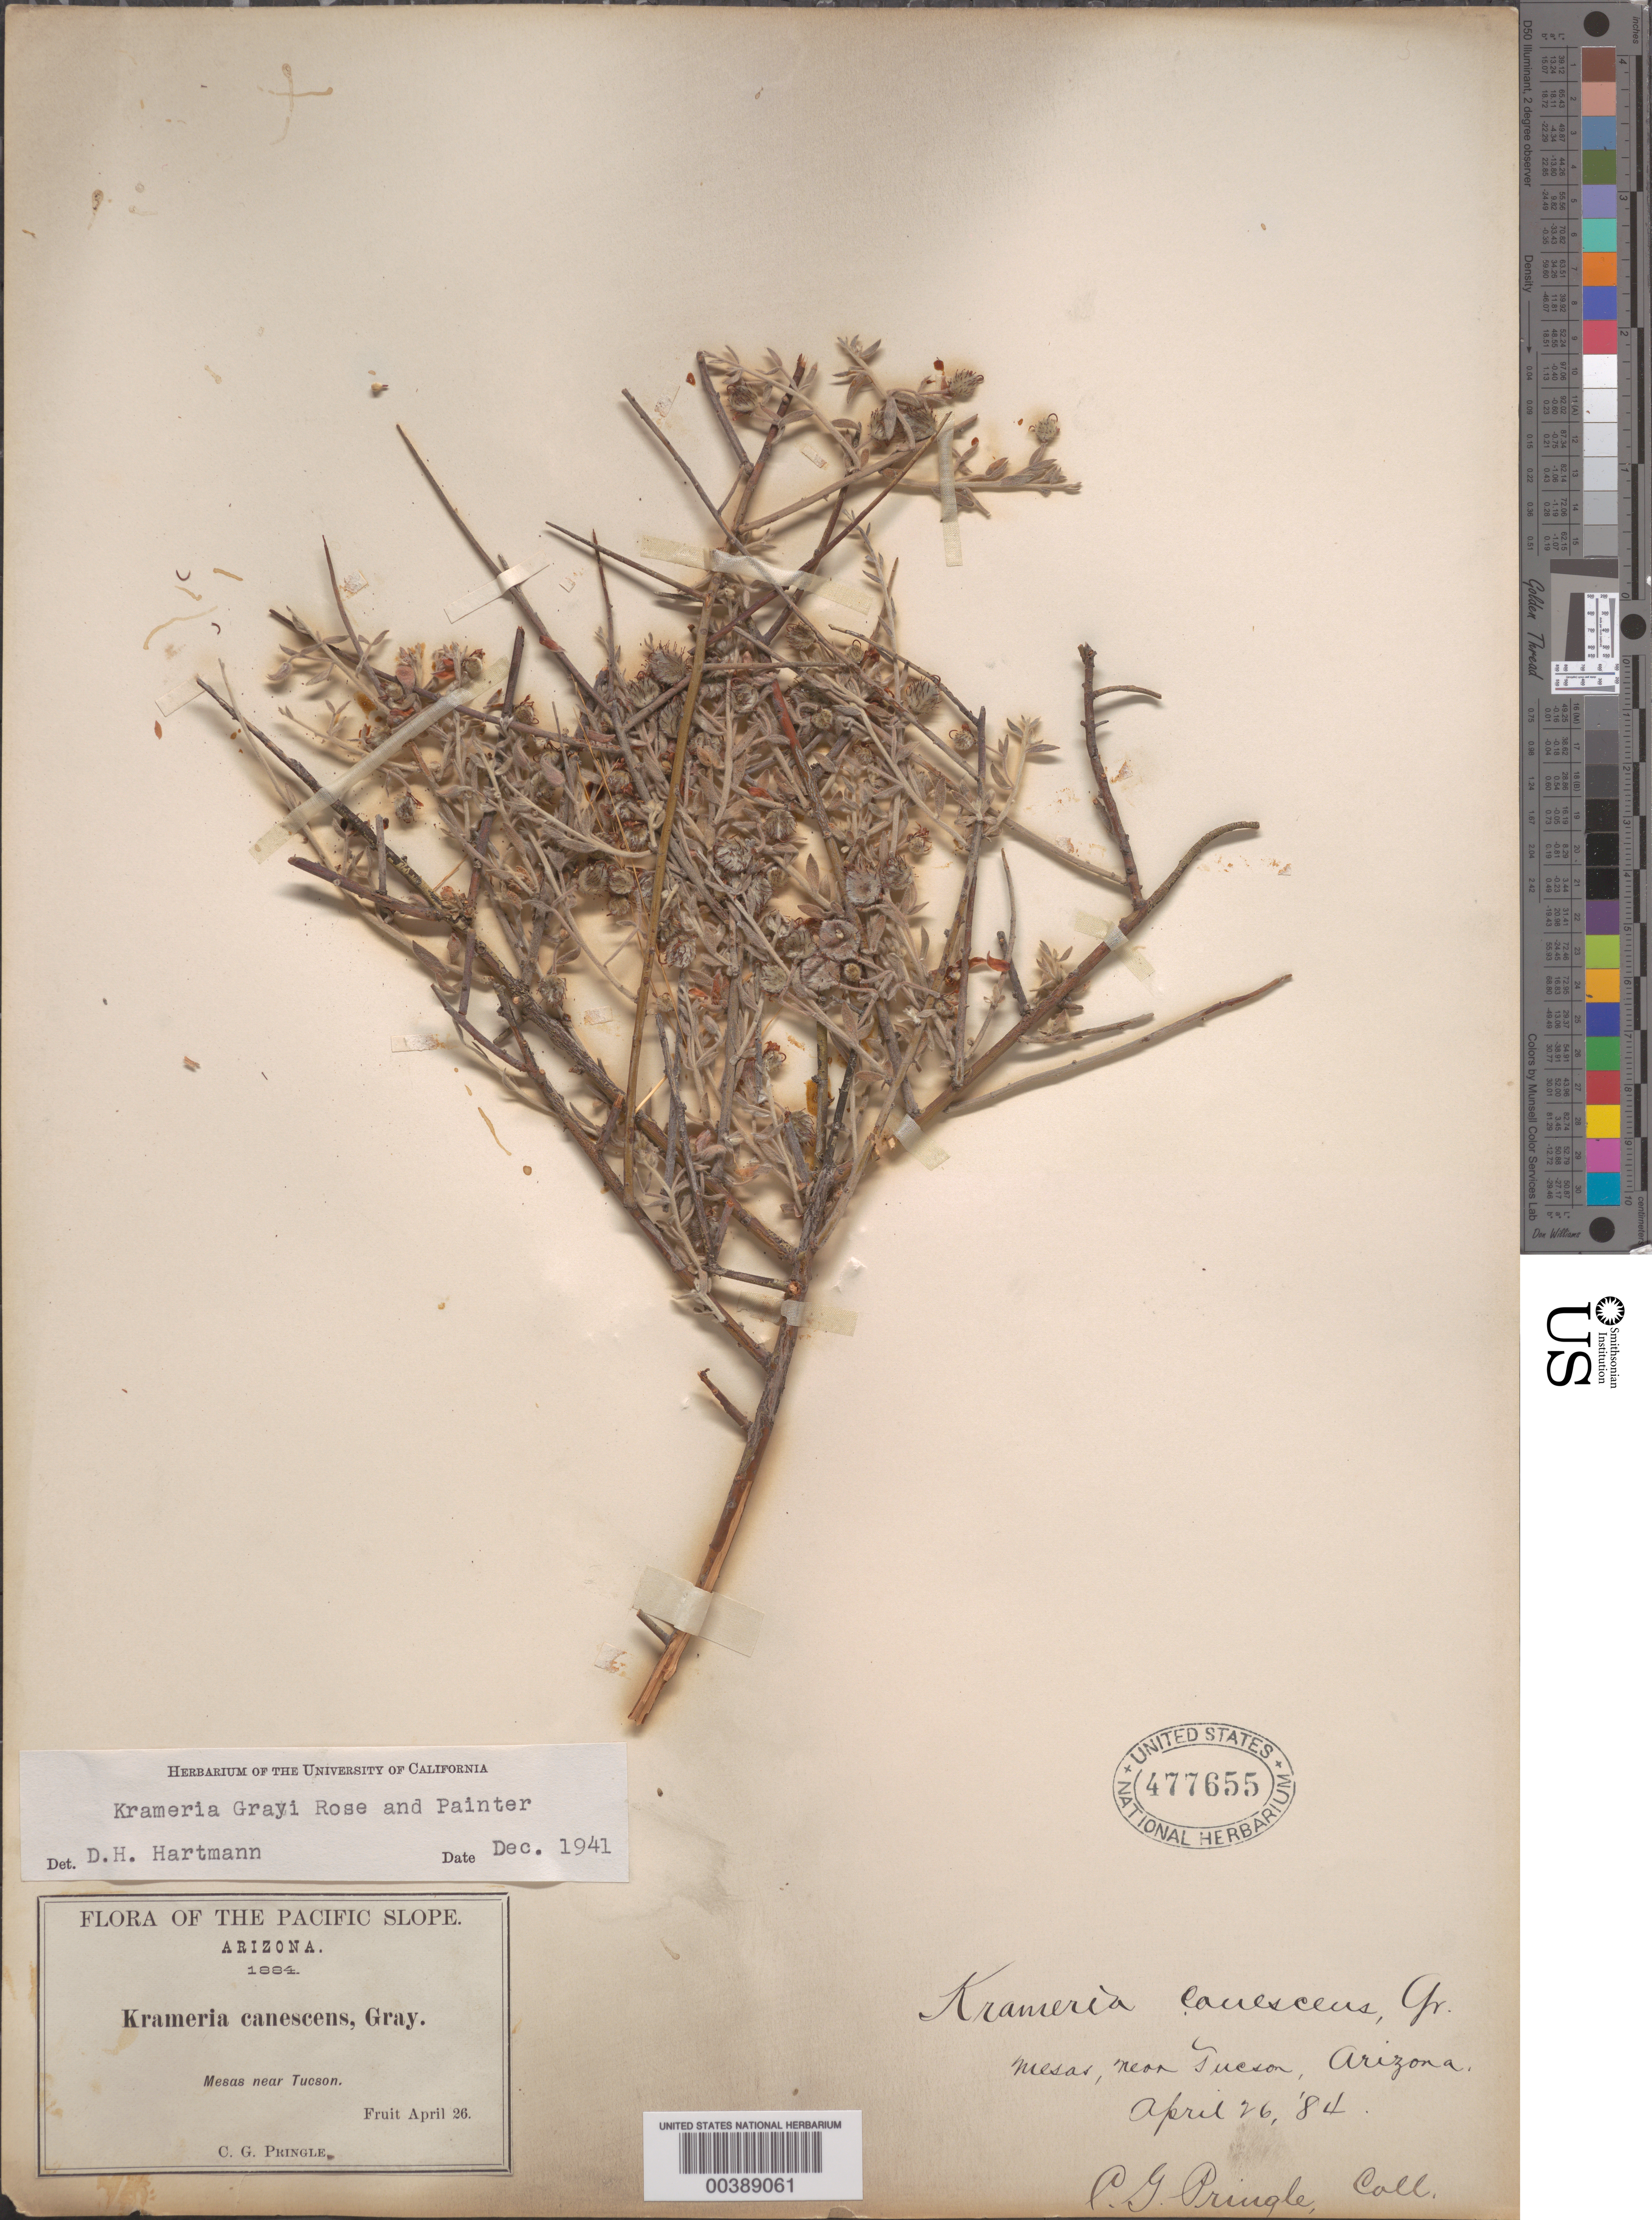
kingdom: Plantae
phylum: Tracheophyta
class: Magnoliopsida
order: Zygophyllales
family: Krameriaceae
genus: Krameria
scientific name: Krameria grayi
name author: Rose & J.H. Painter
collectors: C. G. Pringle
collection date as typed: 26 Apr 1884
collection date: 1884-04-26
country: United States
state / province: Arizona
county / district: Pima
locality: Near tucson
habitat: Mesas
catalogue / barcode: US 477655